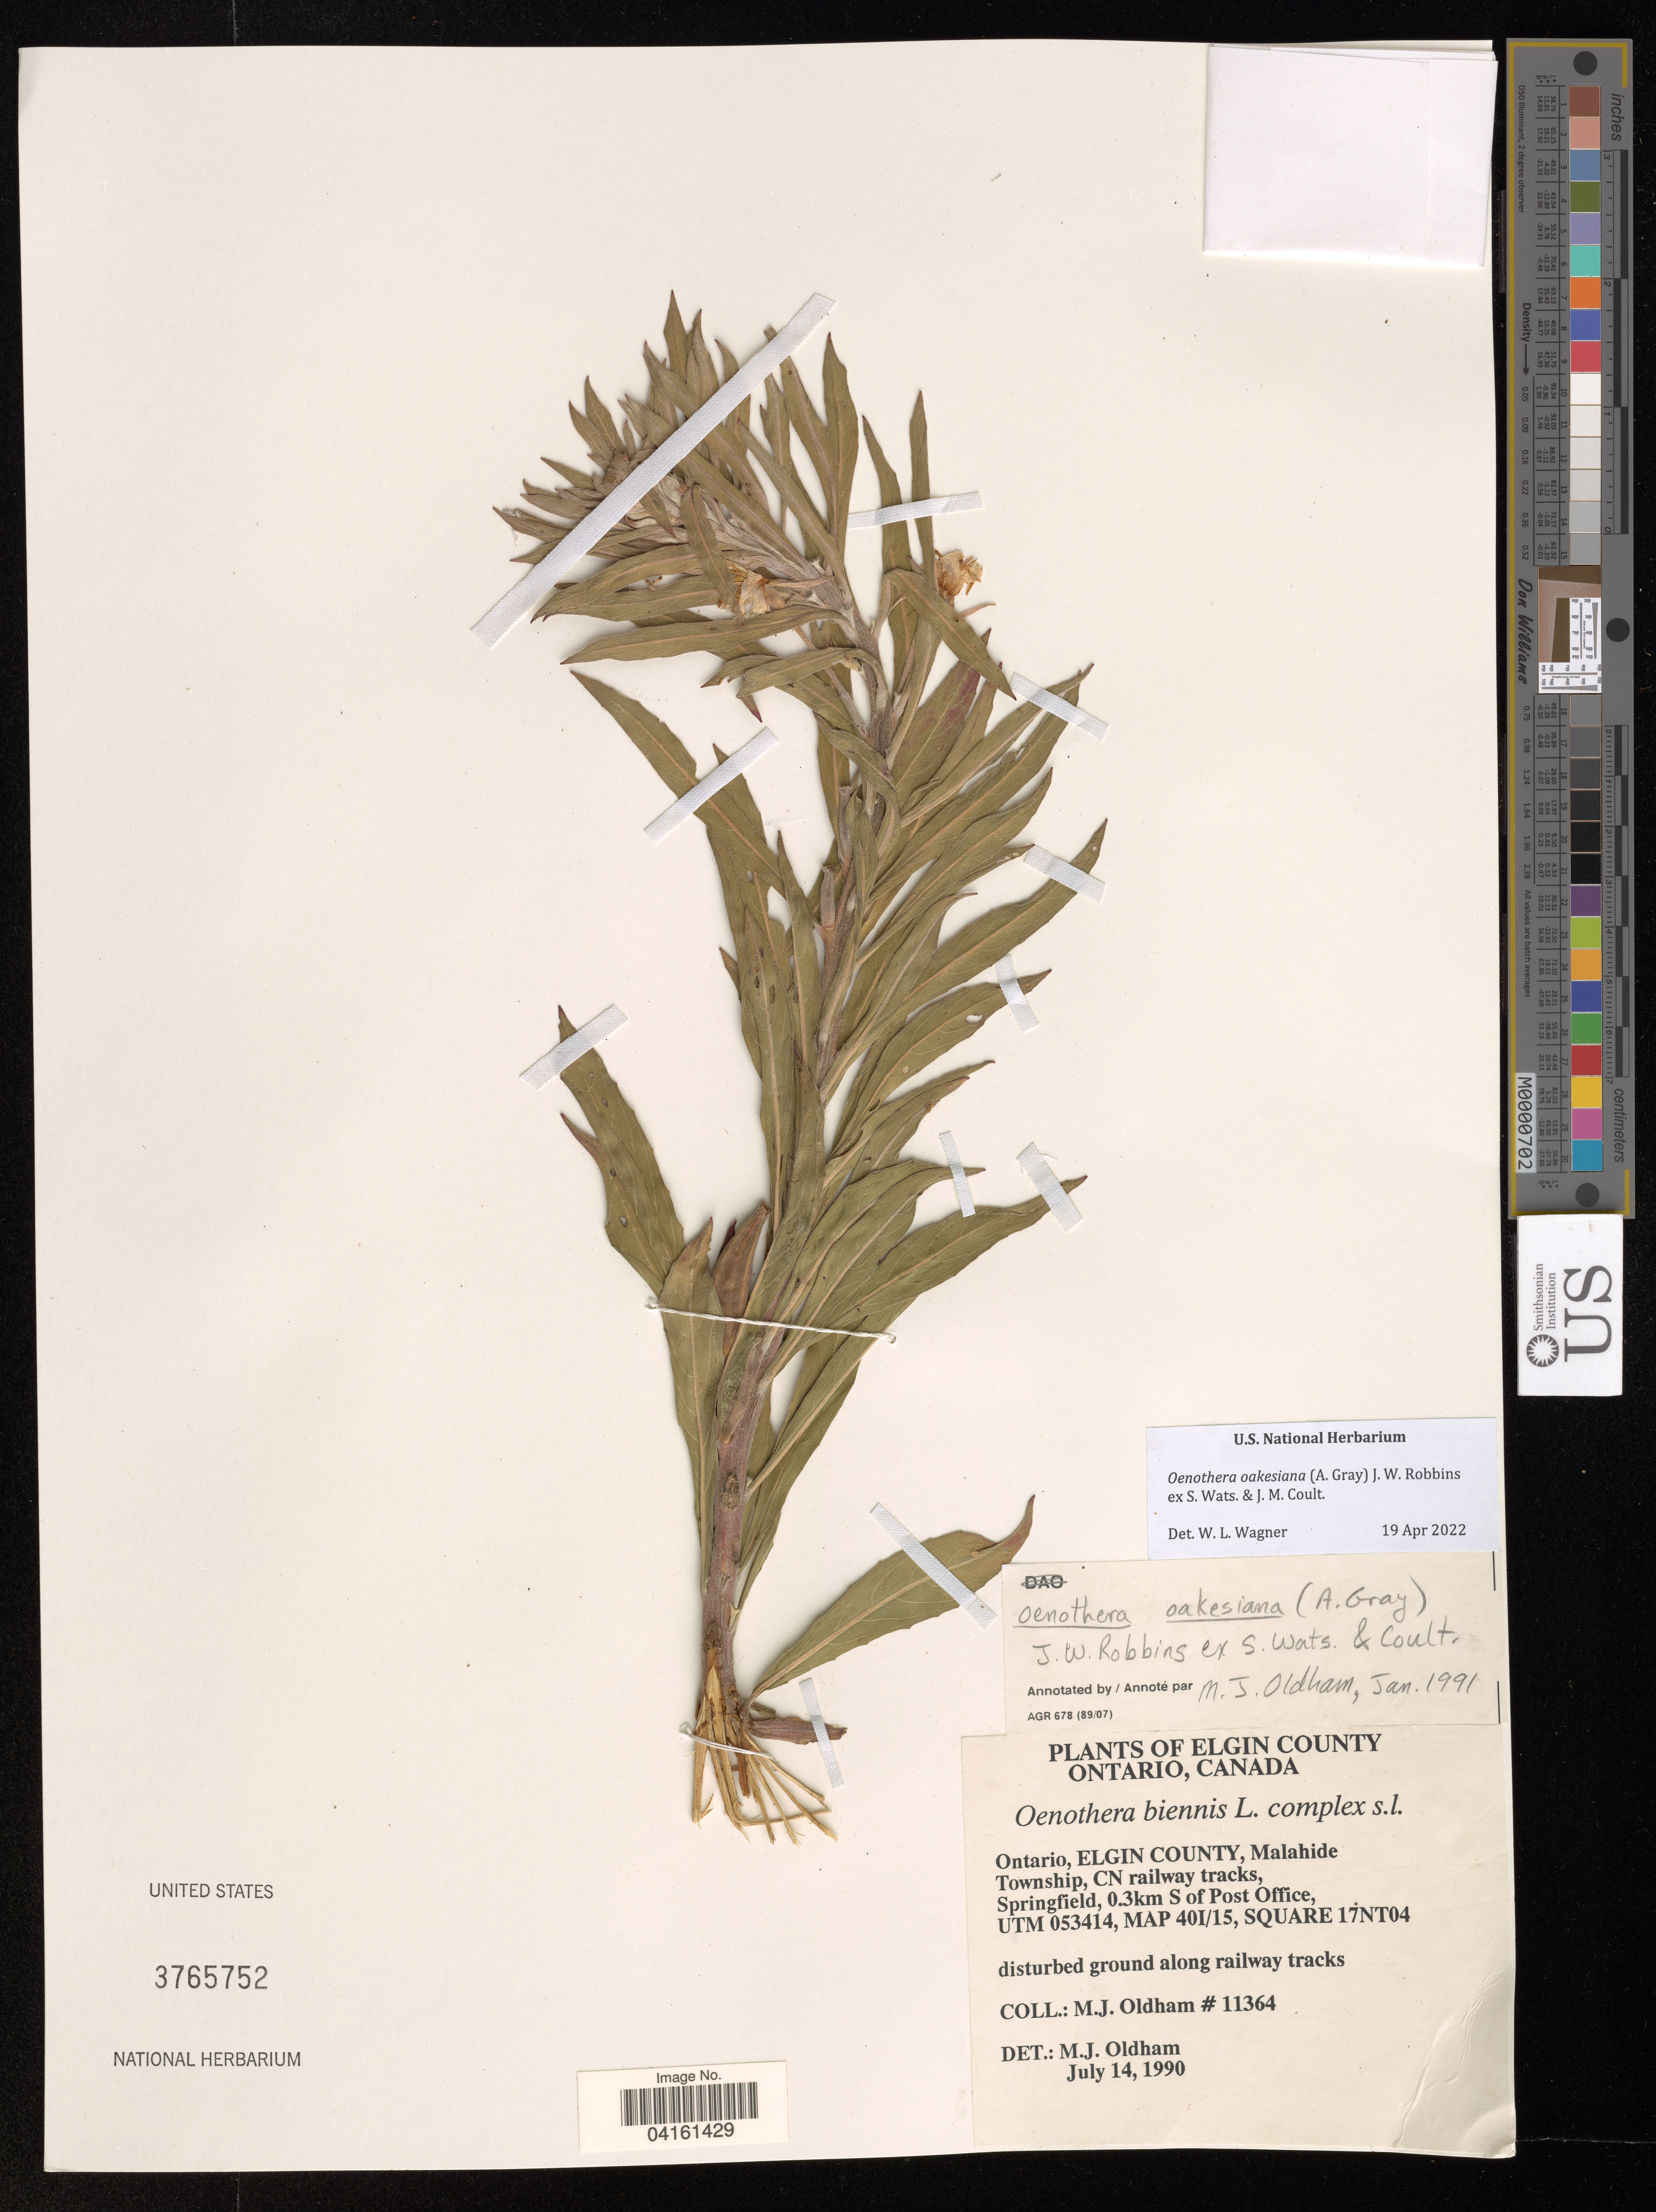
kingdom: Plantae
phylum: Tracheophyta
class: Magnoliopsida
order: Myrtales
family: Onagraceae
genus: Oenothera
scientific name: Oenothera oakesiana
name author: (A. Gray) J.W. Robbins ex S. Watson & J.M. Coult.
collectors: M. Oldham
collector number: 11364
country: Canada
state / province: Ontario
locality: Elgin County, Malahide Township, CN railway tracks, Springfield, 0.3km S of Post Office. UTM 053414, MAP 40I/15, SQUARE 17NT04.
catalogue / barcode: US 3765752